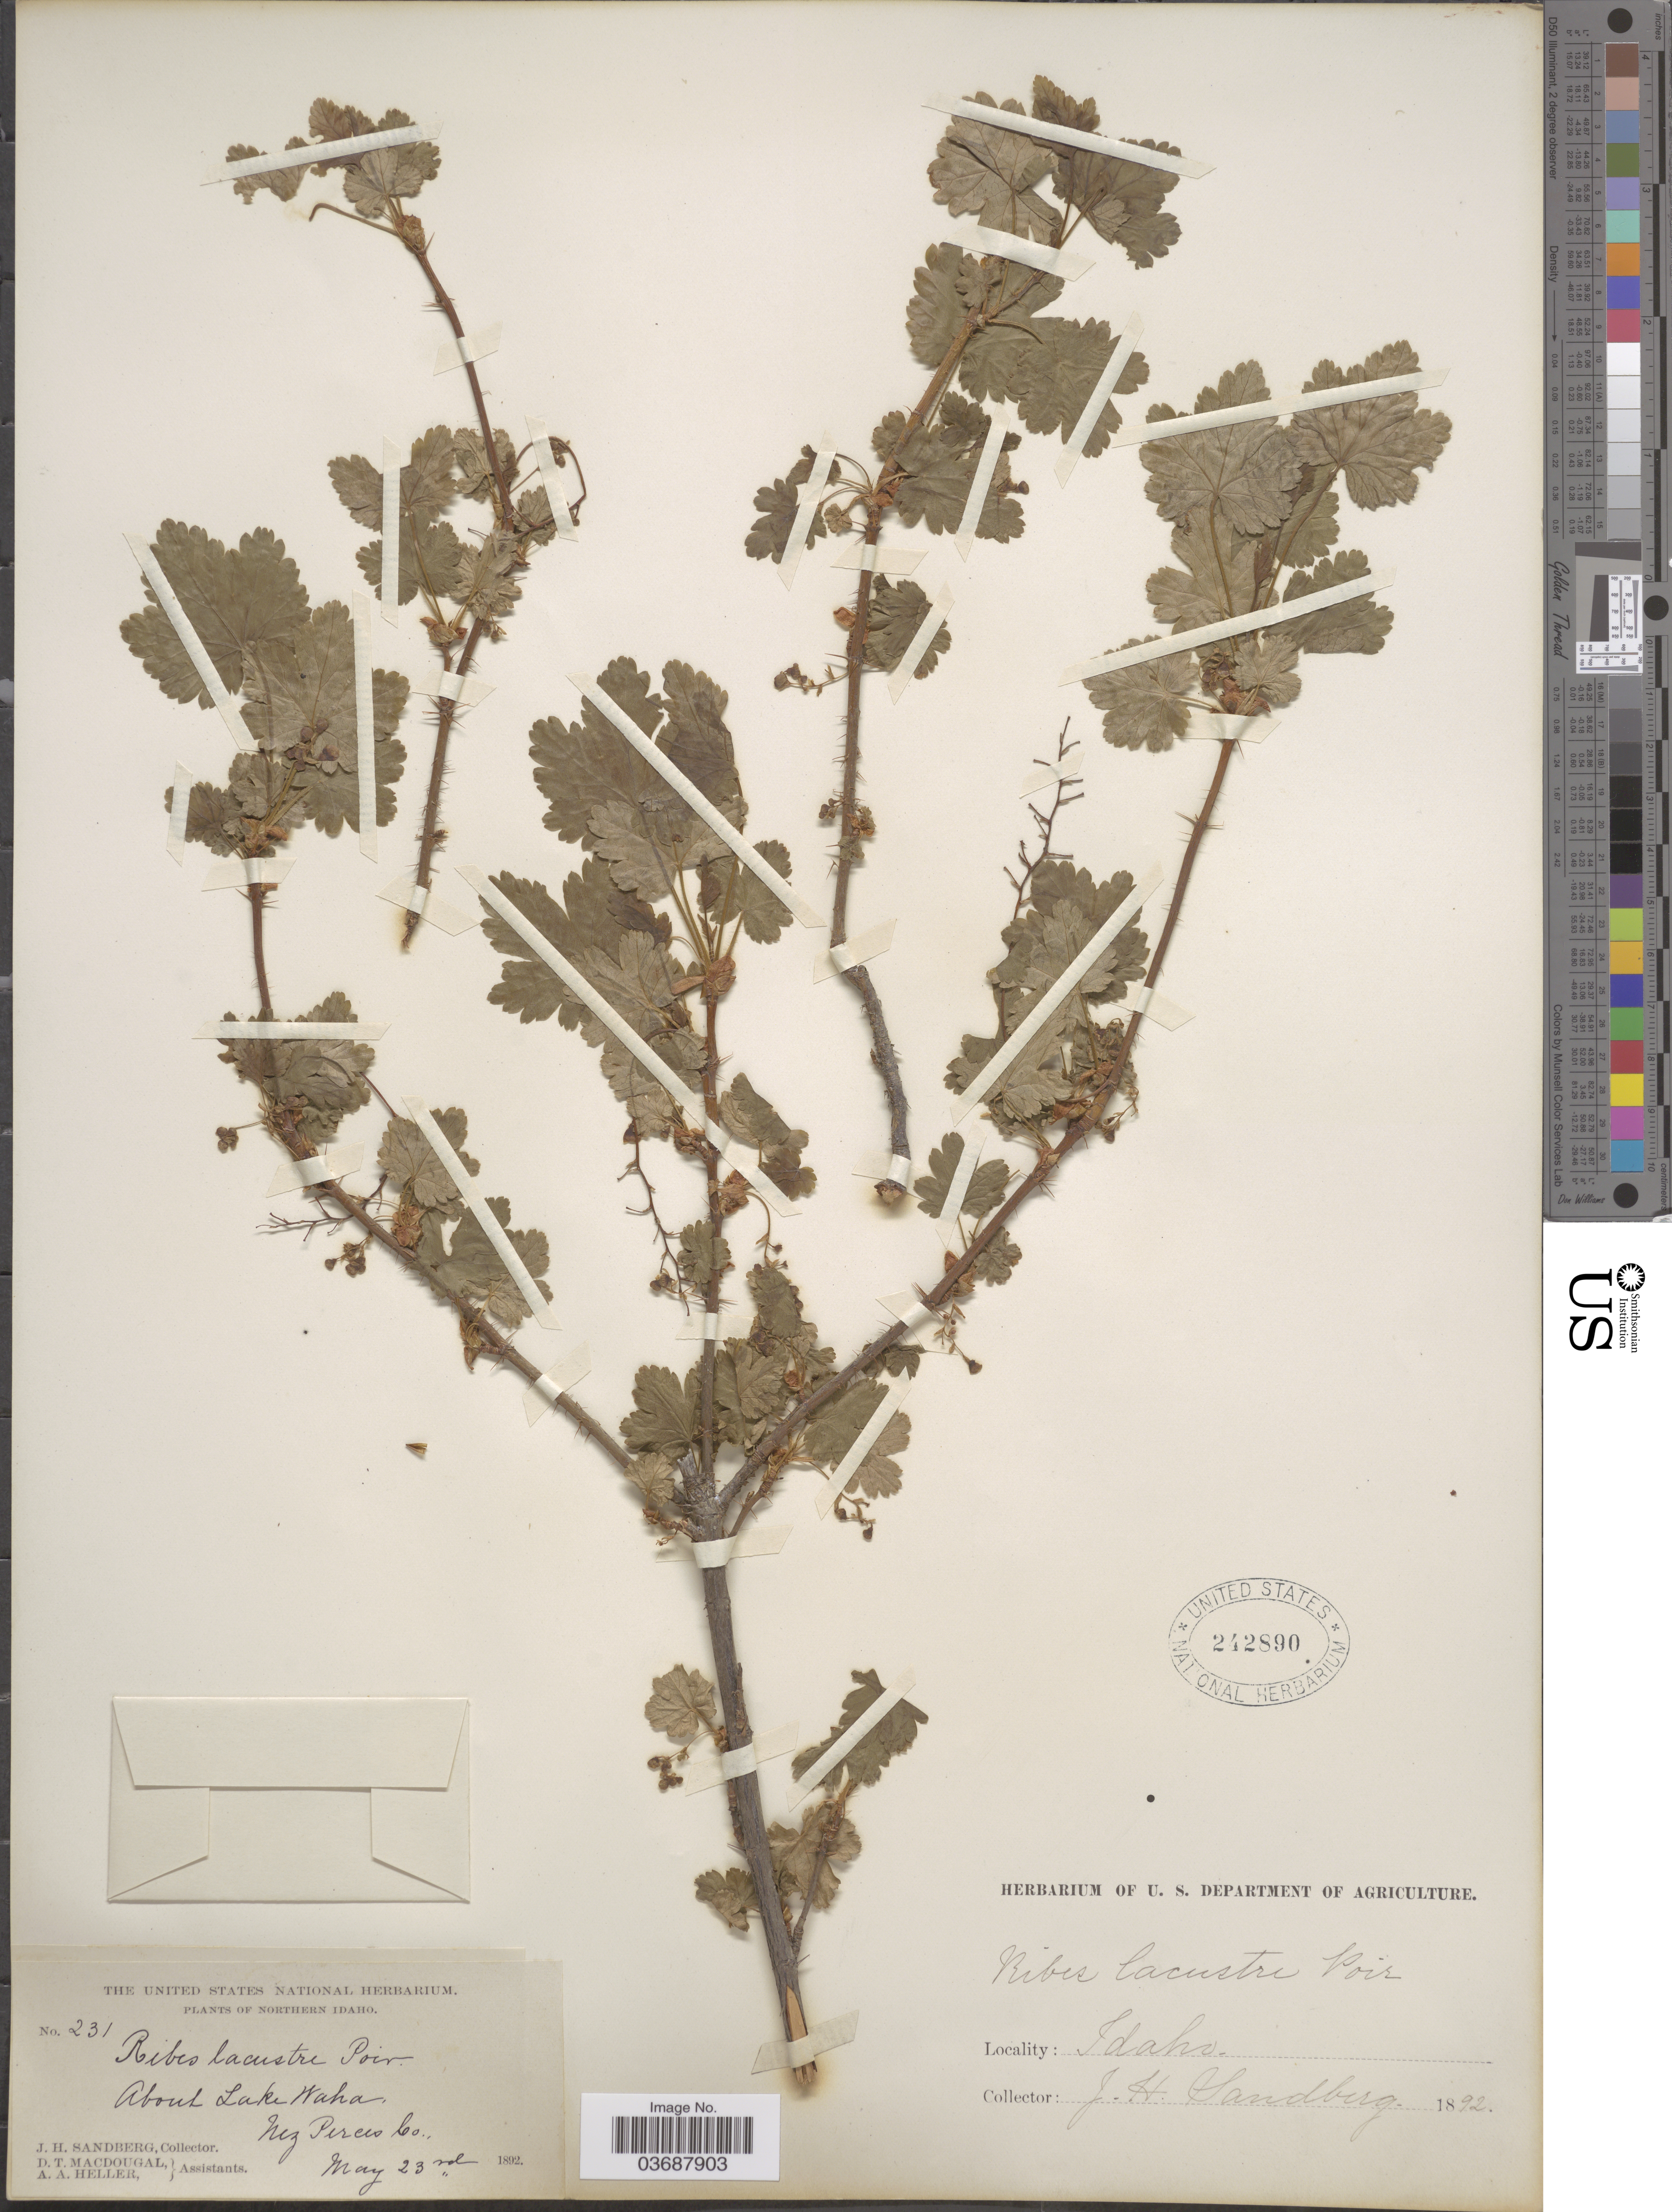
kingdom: Plantae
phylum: Tracheophyta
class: Magnoliopsida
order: Saxifragales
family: Grossulariaceae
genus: Ribes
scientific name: Ribes lacustre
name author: (Pers.) Poir.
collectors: J. H. Sandberg, D. T. MacDougal & A. A. Heller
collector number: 231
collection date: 1892-05-23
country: United States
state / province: Idaho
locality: Northern Idaho. About lake Waha, Nez Perces Co.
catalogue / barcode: US 242890